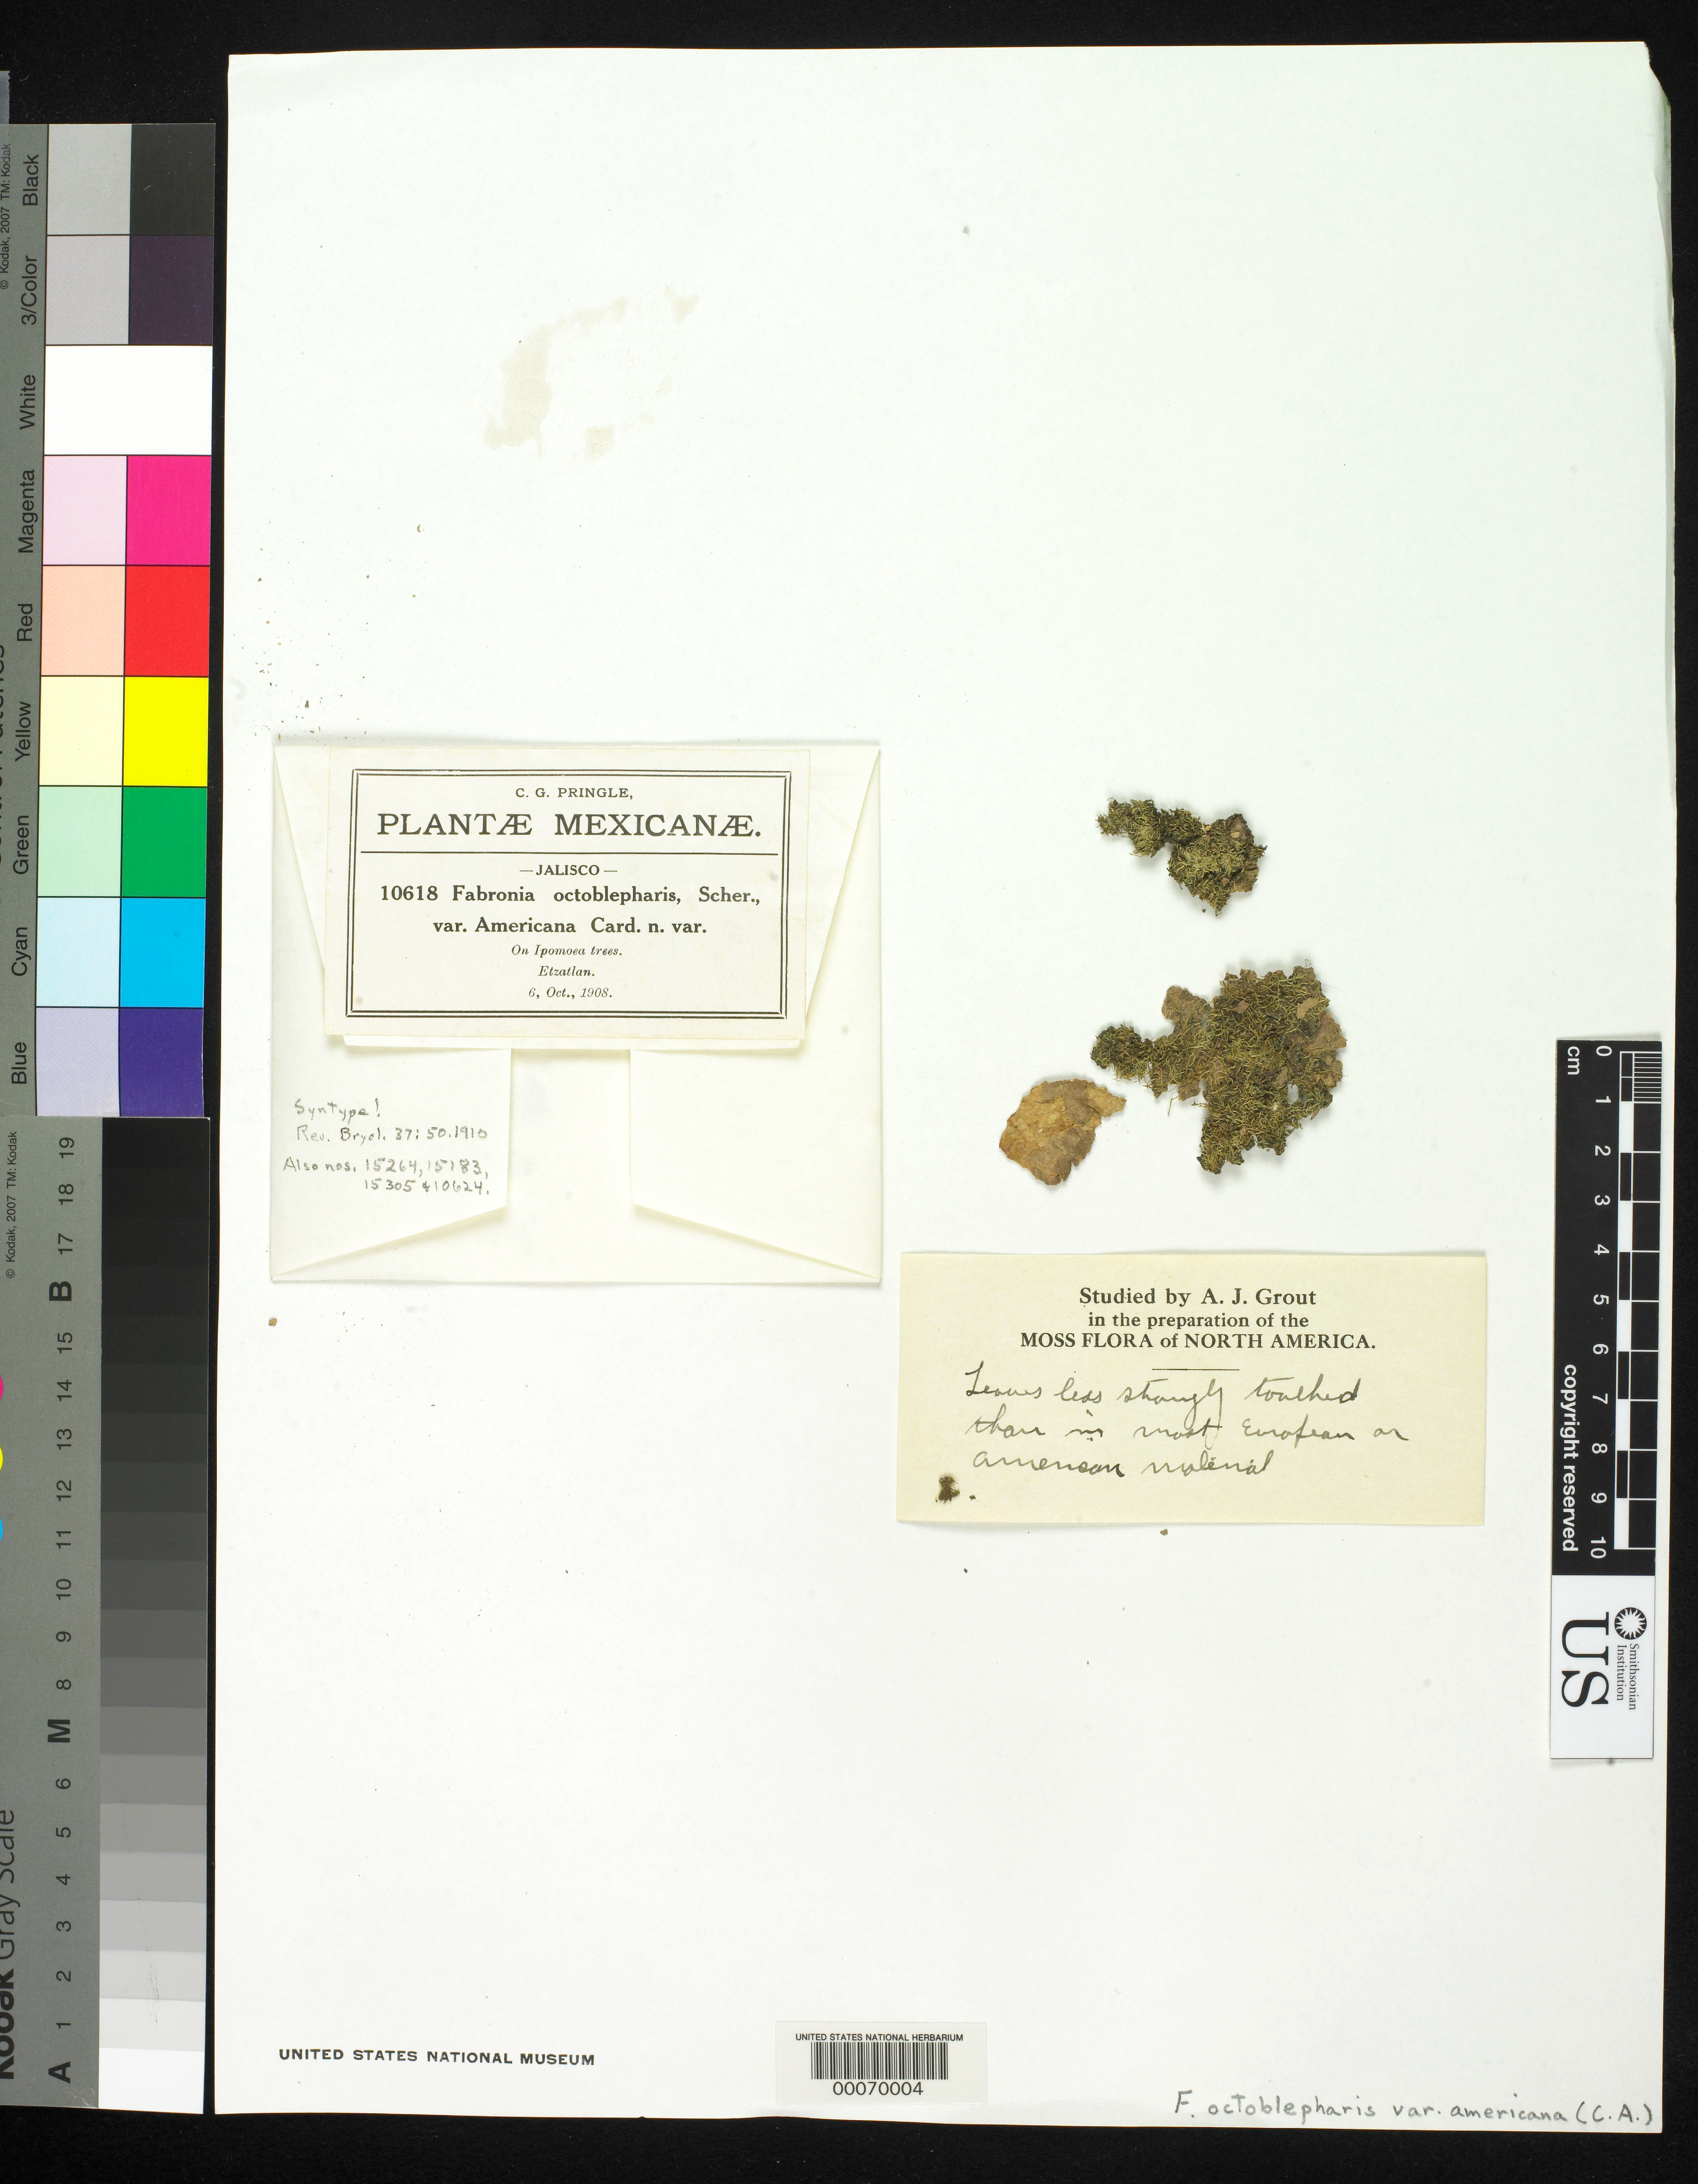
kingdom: Plantae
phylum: Bryophyta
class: Bryopsida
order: Hypnales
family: Fabroniaceae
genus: Fabronia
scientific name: Fabronia octoblepharis var. americana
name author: Cardot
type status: Syntype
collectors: C. G. Pringle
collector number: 10618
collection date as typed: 06 Oct 1908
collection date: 1908-10-06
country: Mexico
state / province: Jalisco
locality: Etzatlan.